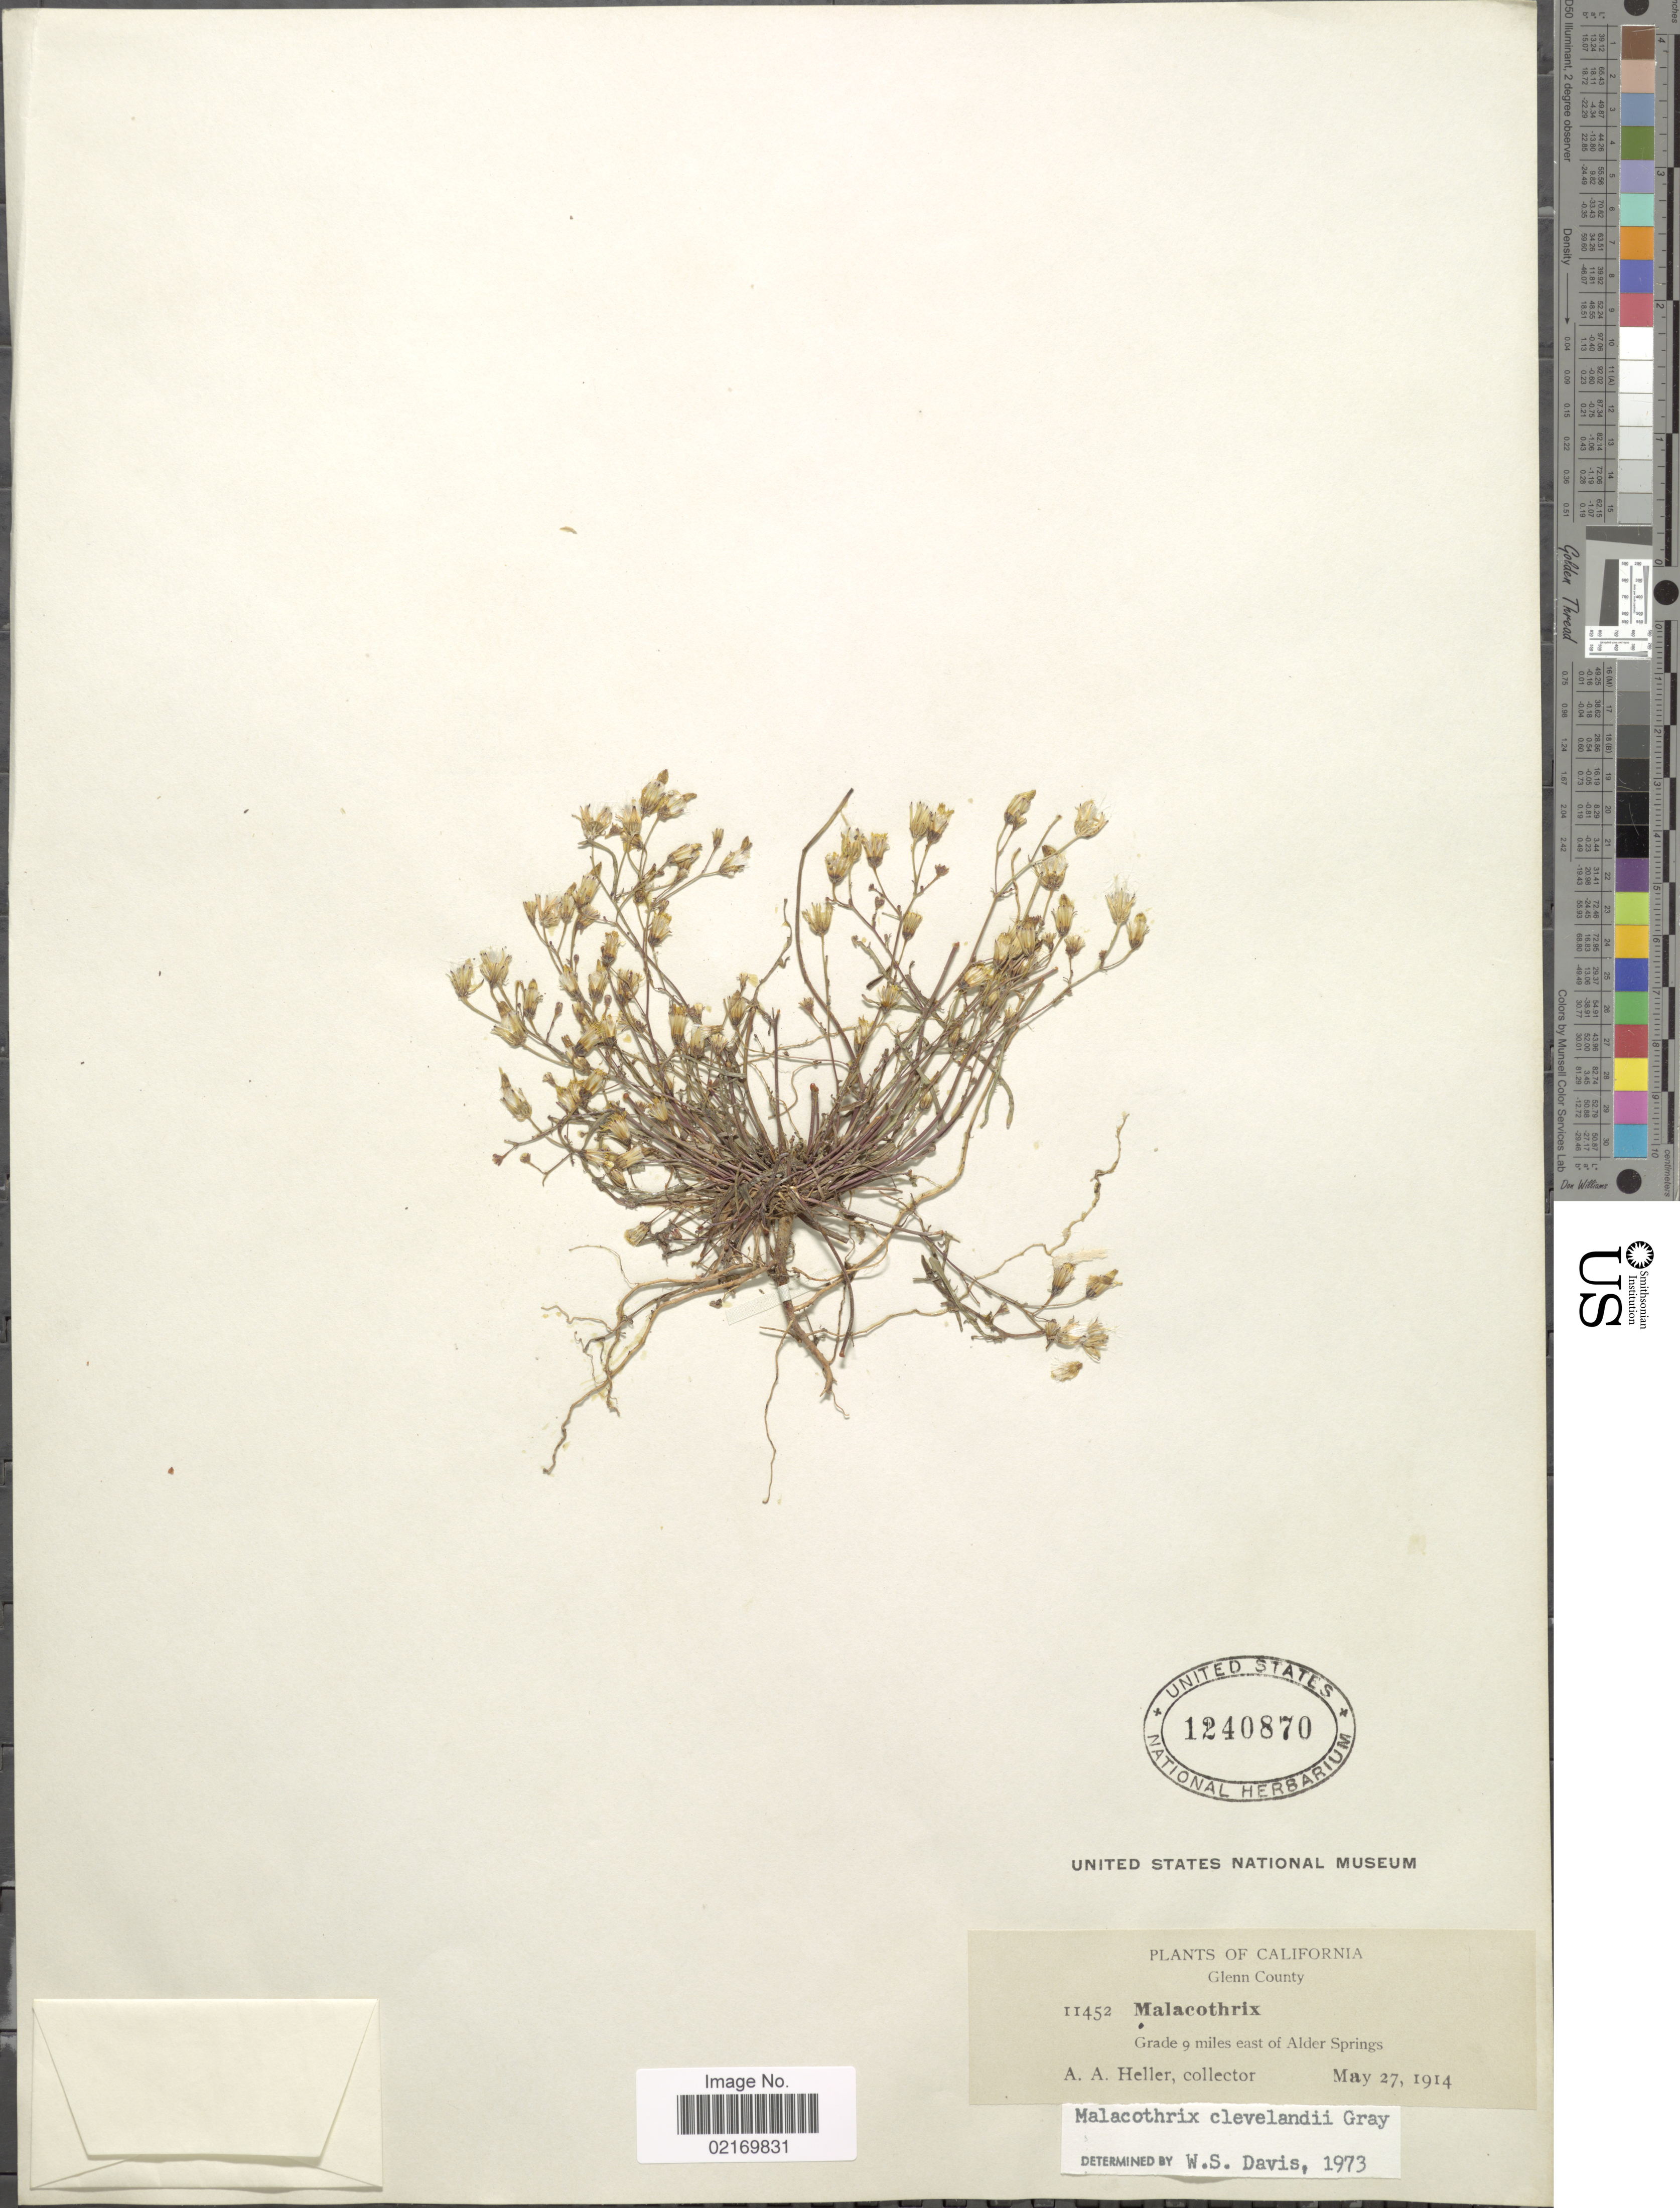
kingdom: Plantae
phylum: Tracheophyta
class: Magnoliopsida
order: Asterales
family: Asteraceae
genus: Malacothrix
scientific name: Malacothrix clevelandii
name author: A. Gray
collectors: A. A. Heller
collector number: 11452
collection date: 1914-05-27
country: United States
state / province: California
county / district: Glenn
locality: Glenn County, Grade 9 miles east of Alder Springs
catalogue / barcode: US 1240870